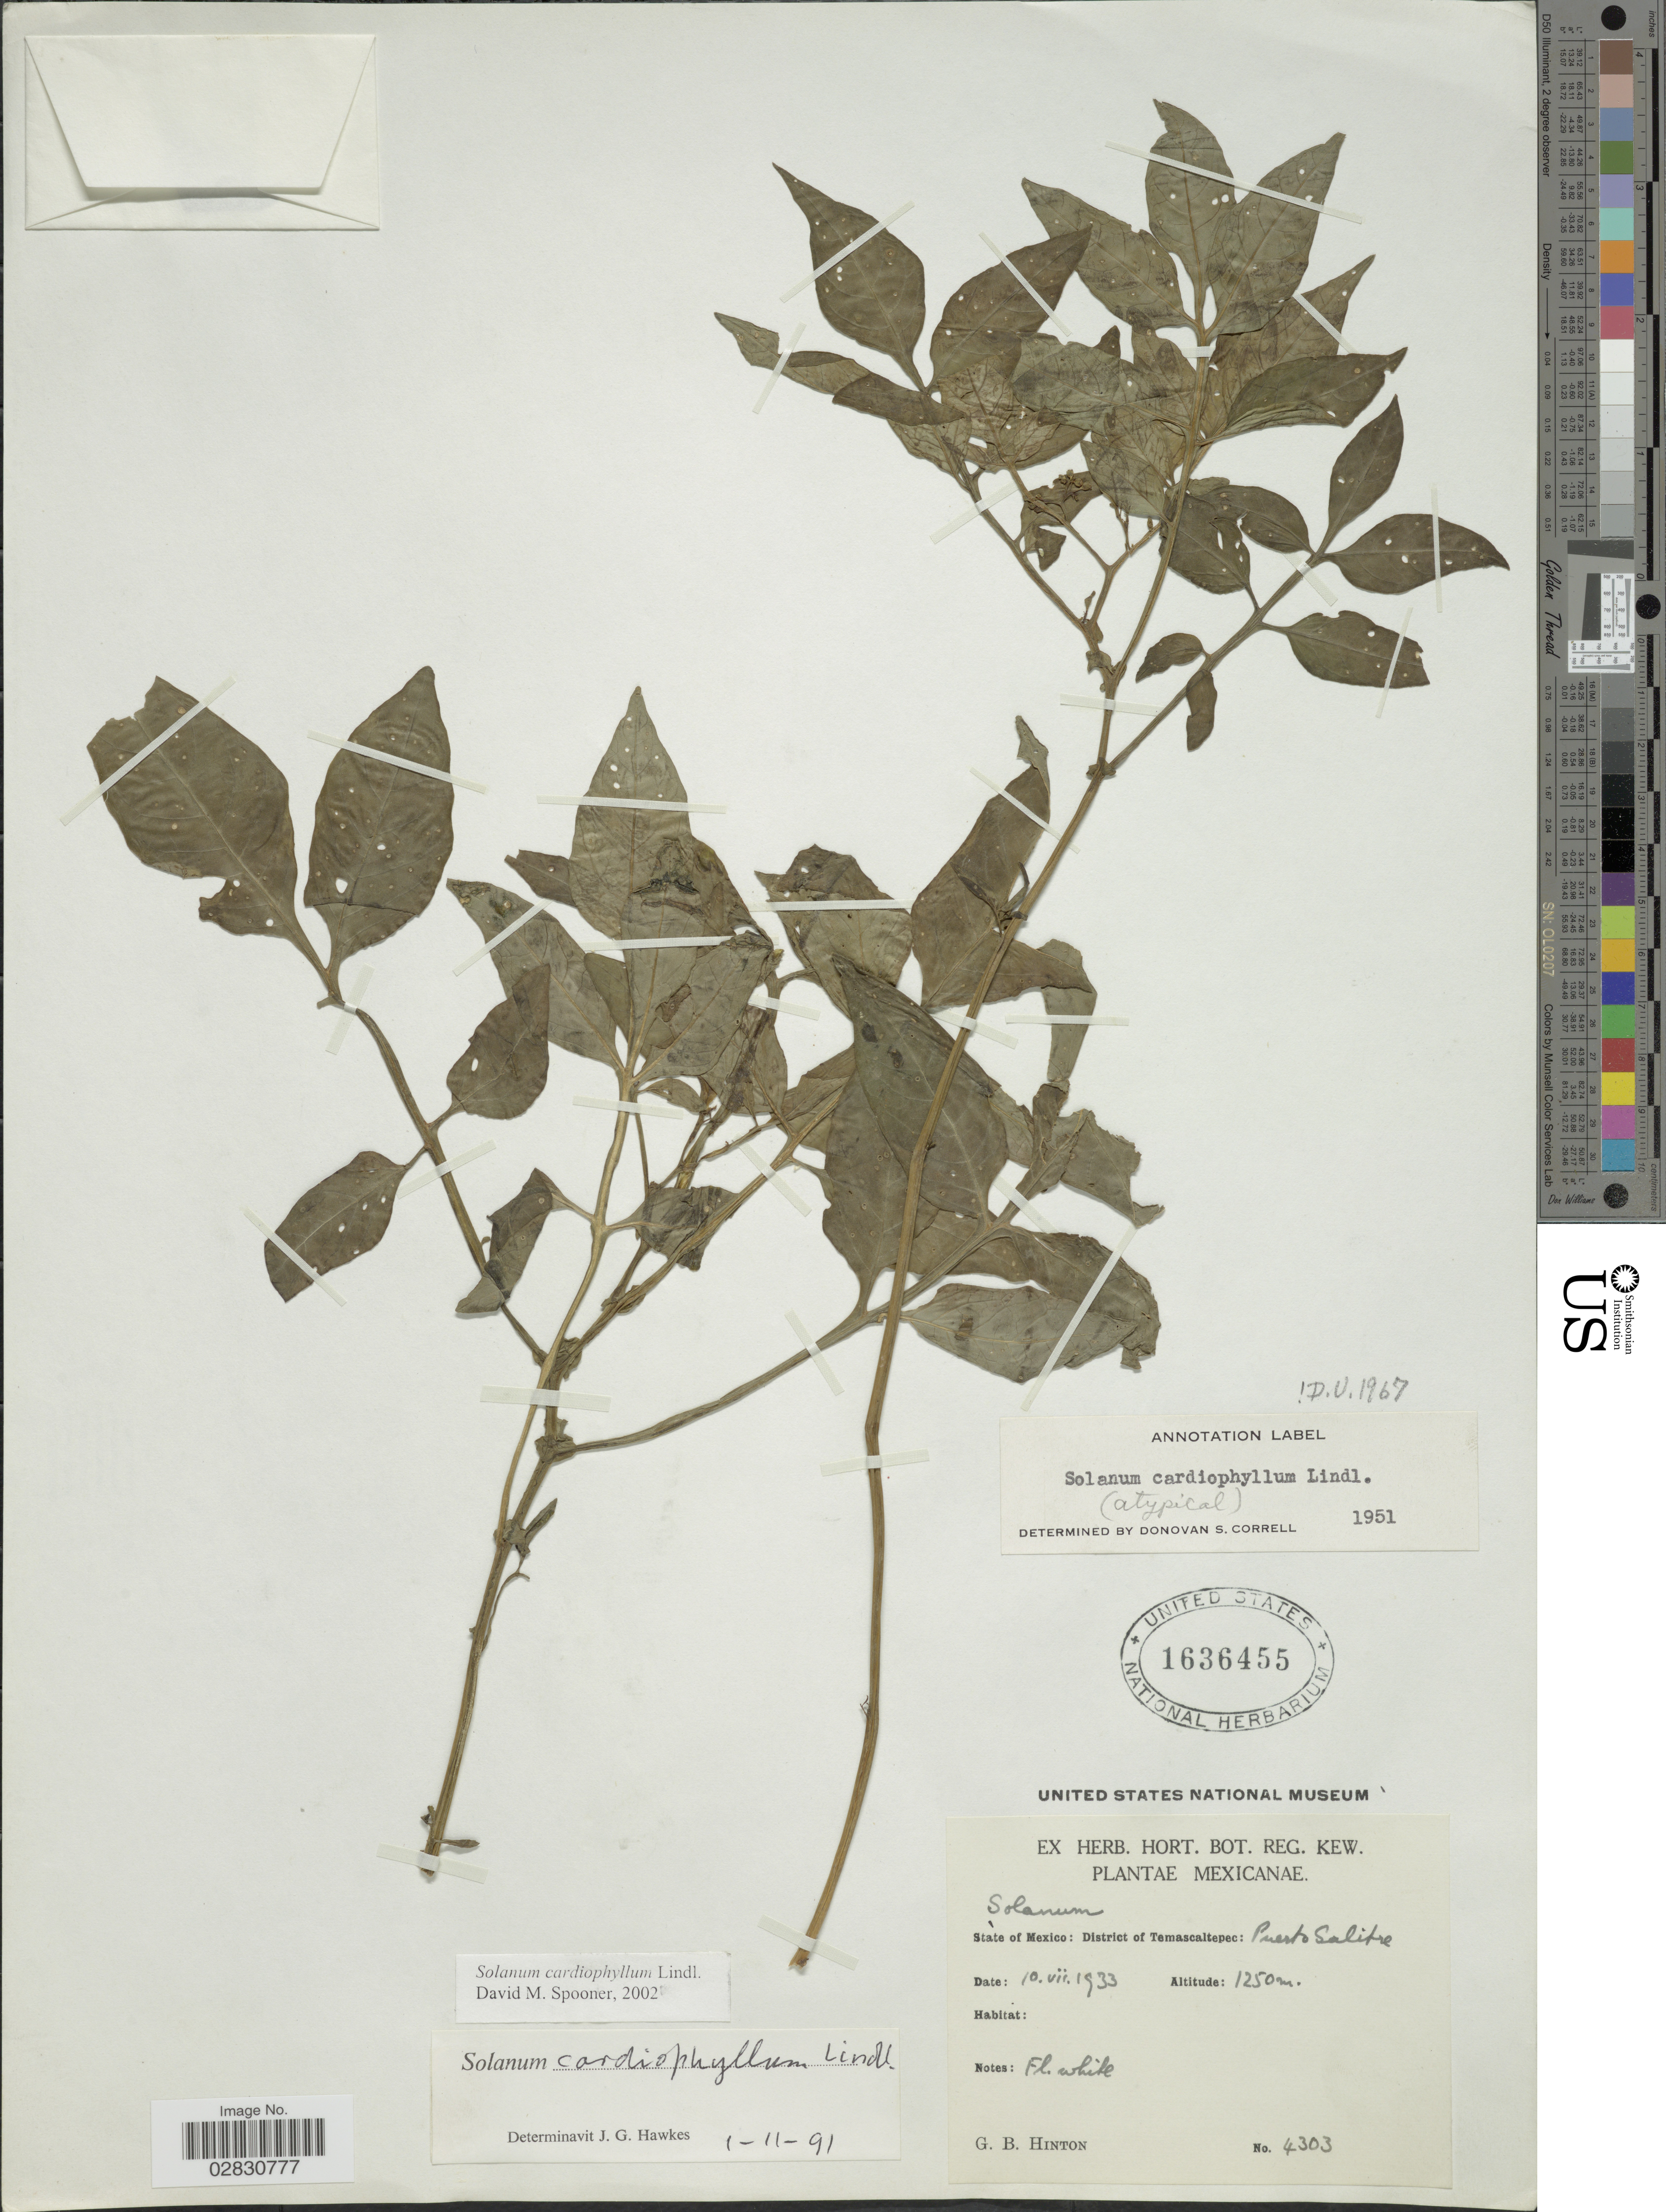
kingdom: Plantae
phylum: Tracheophyta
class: Magnoliopsida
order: Solanales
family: Solanaceae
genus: Solanum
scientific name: Solanum cardiophyllum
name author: Lindl.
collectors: G. B. Hinton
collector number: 4303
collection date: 1933-07-10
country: Mexico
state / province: México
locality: State of Mexico: District of Temascaltepec: Puerto Salitre.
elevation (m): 1250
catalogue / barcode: US 1636455